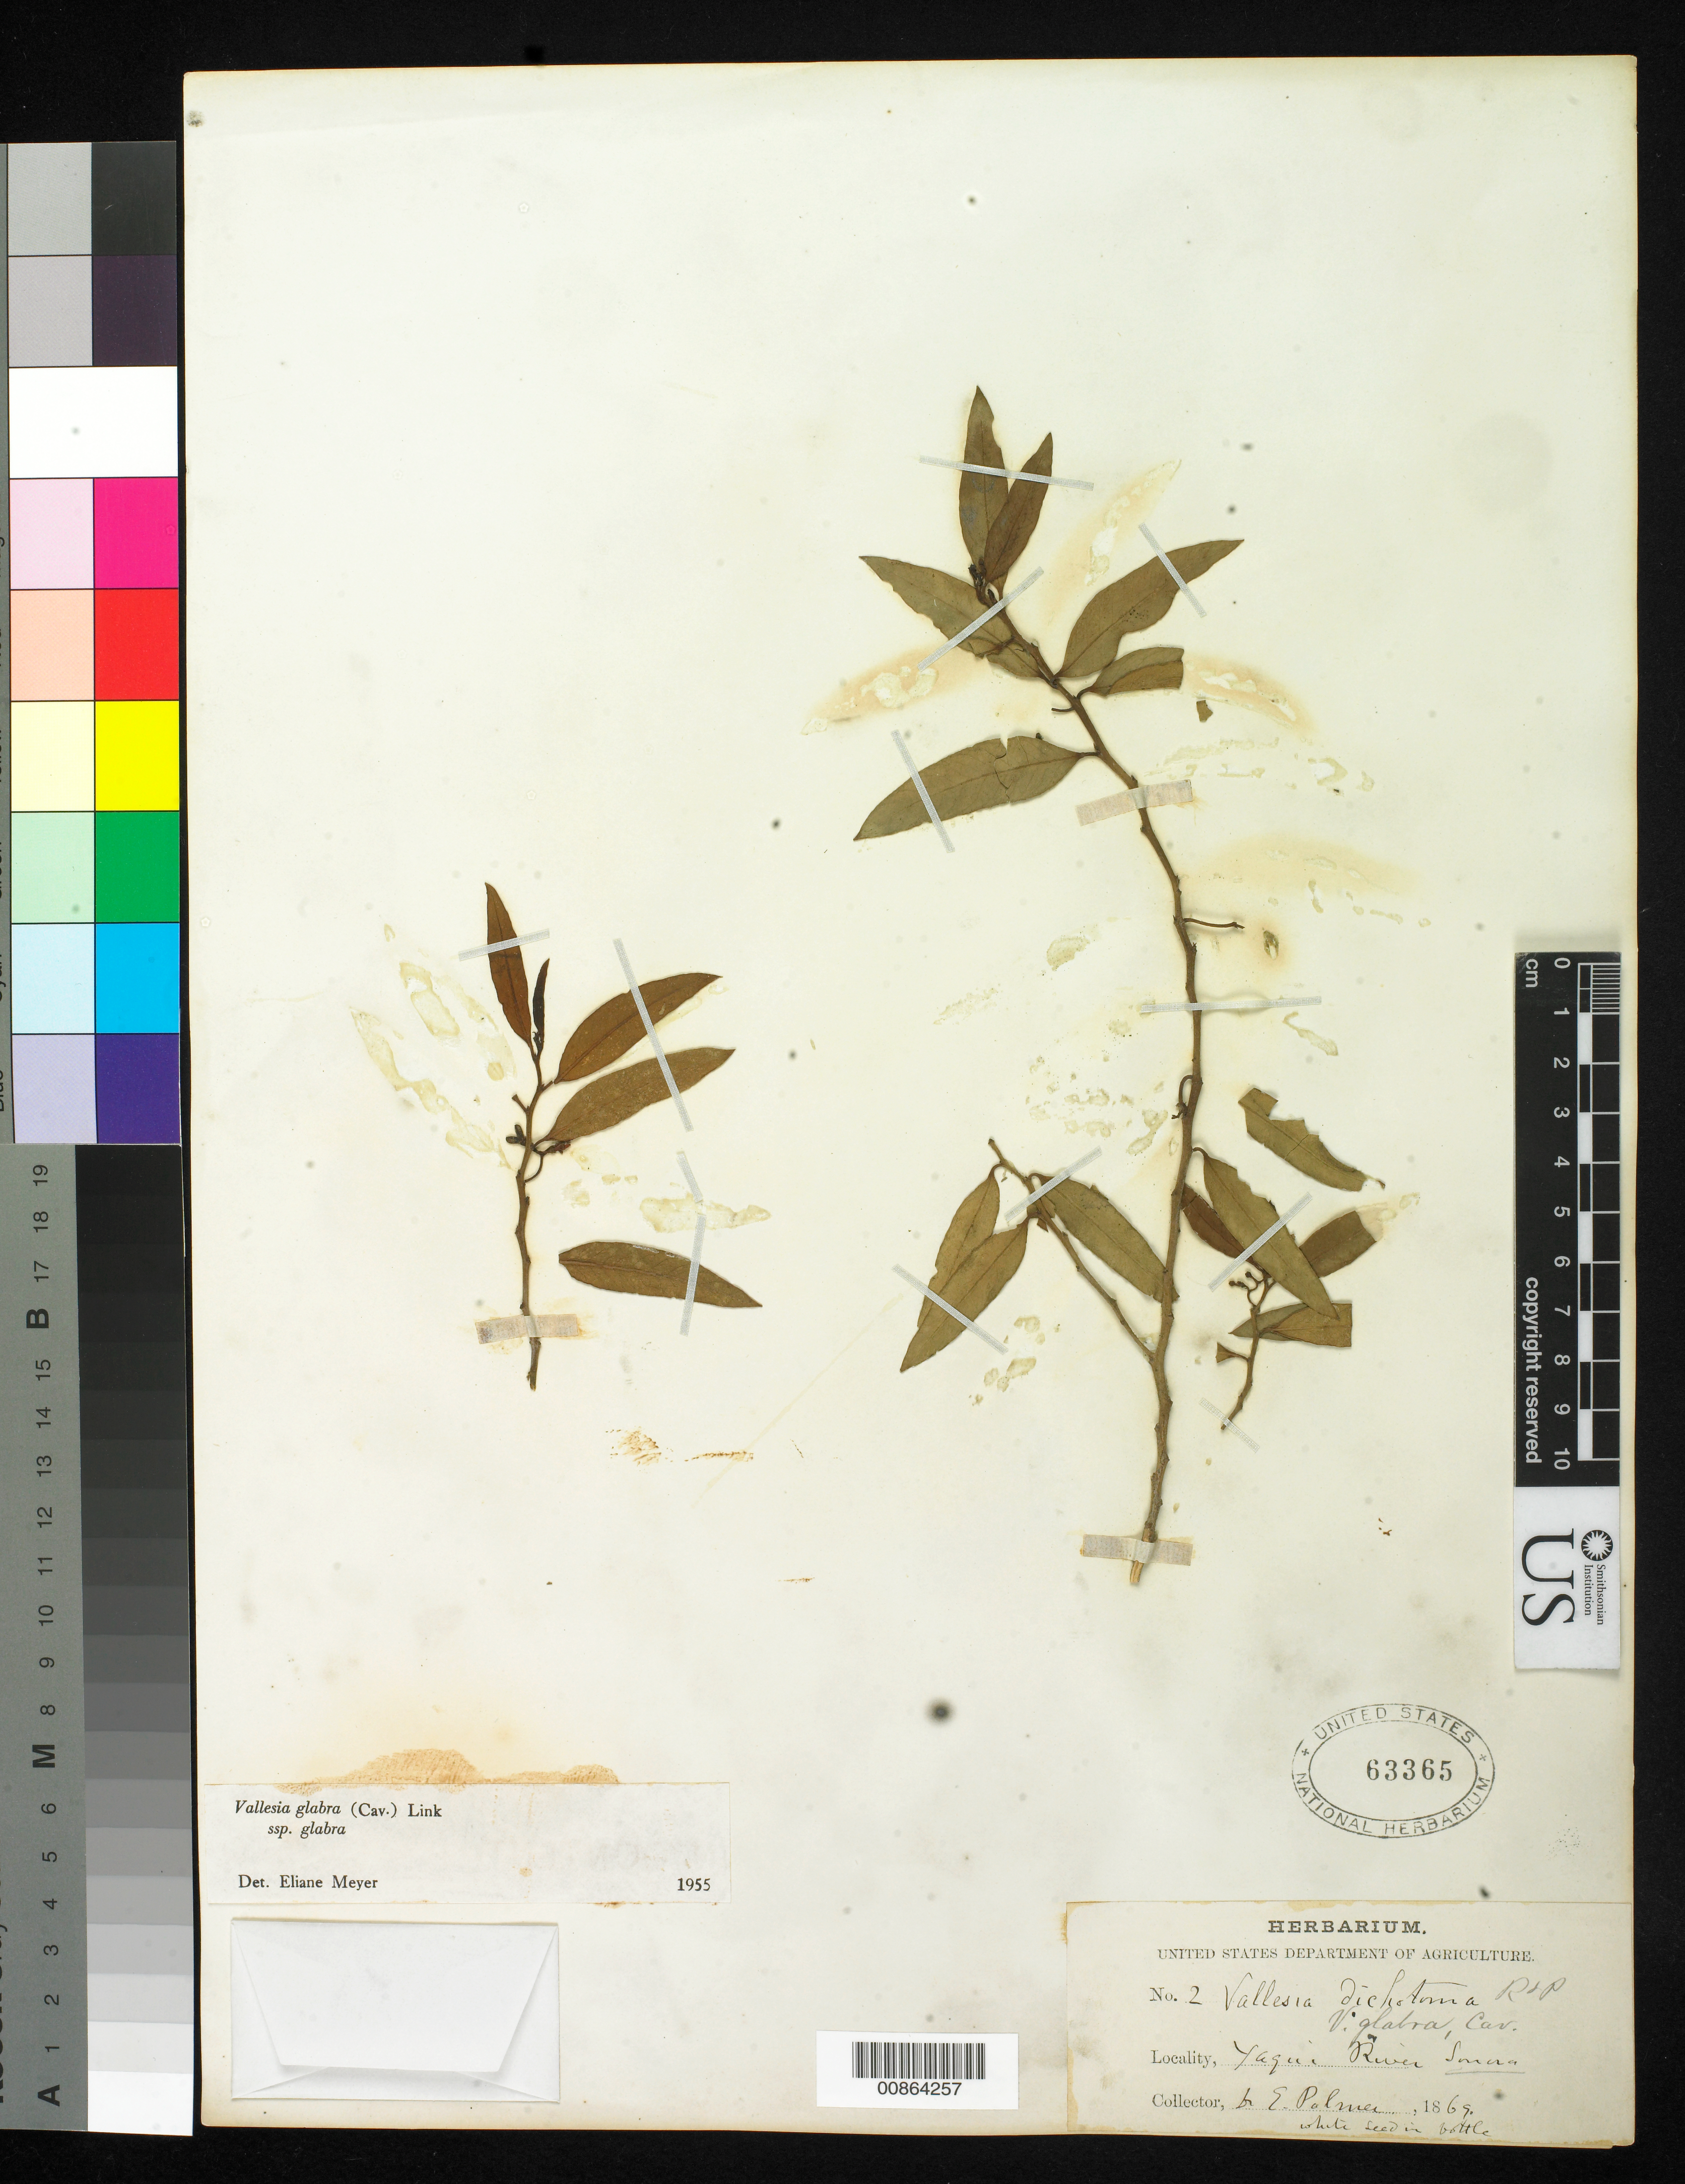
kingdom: Plantae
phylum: Tracheophyta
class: Magnoliopsida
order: Gentianales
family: Apocynaceae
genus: Vallesia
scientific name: Vallesia glabra subsp. glabra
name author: (Cav.) Link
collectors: E. Palmer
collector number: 2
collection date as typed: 1869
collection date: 1869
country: Mexico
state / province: Sonora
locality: Yaqui River, Sonora.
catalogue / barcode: US 63365